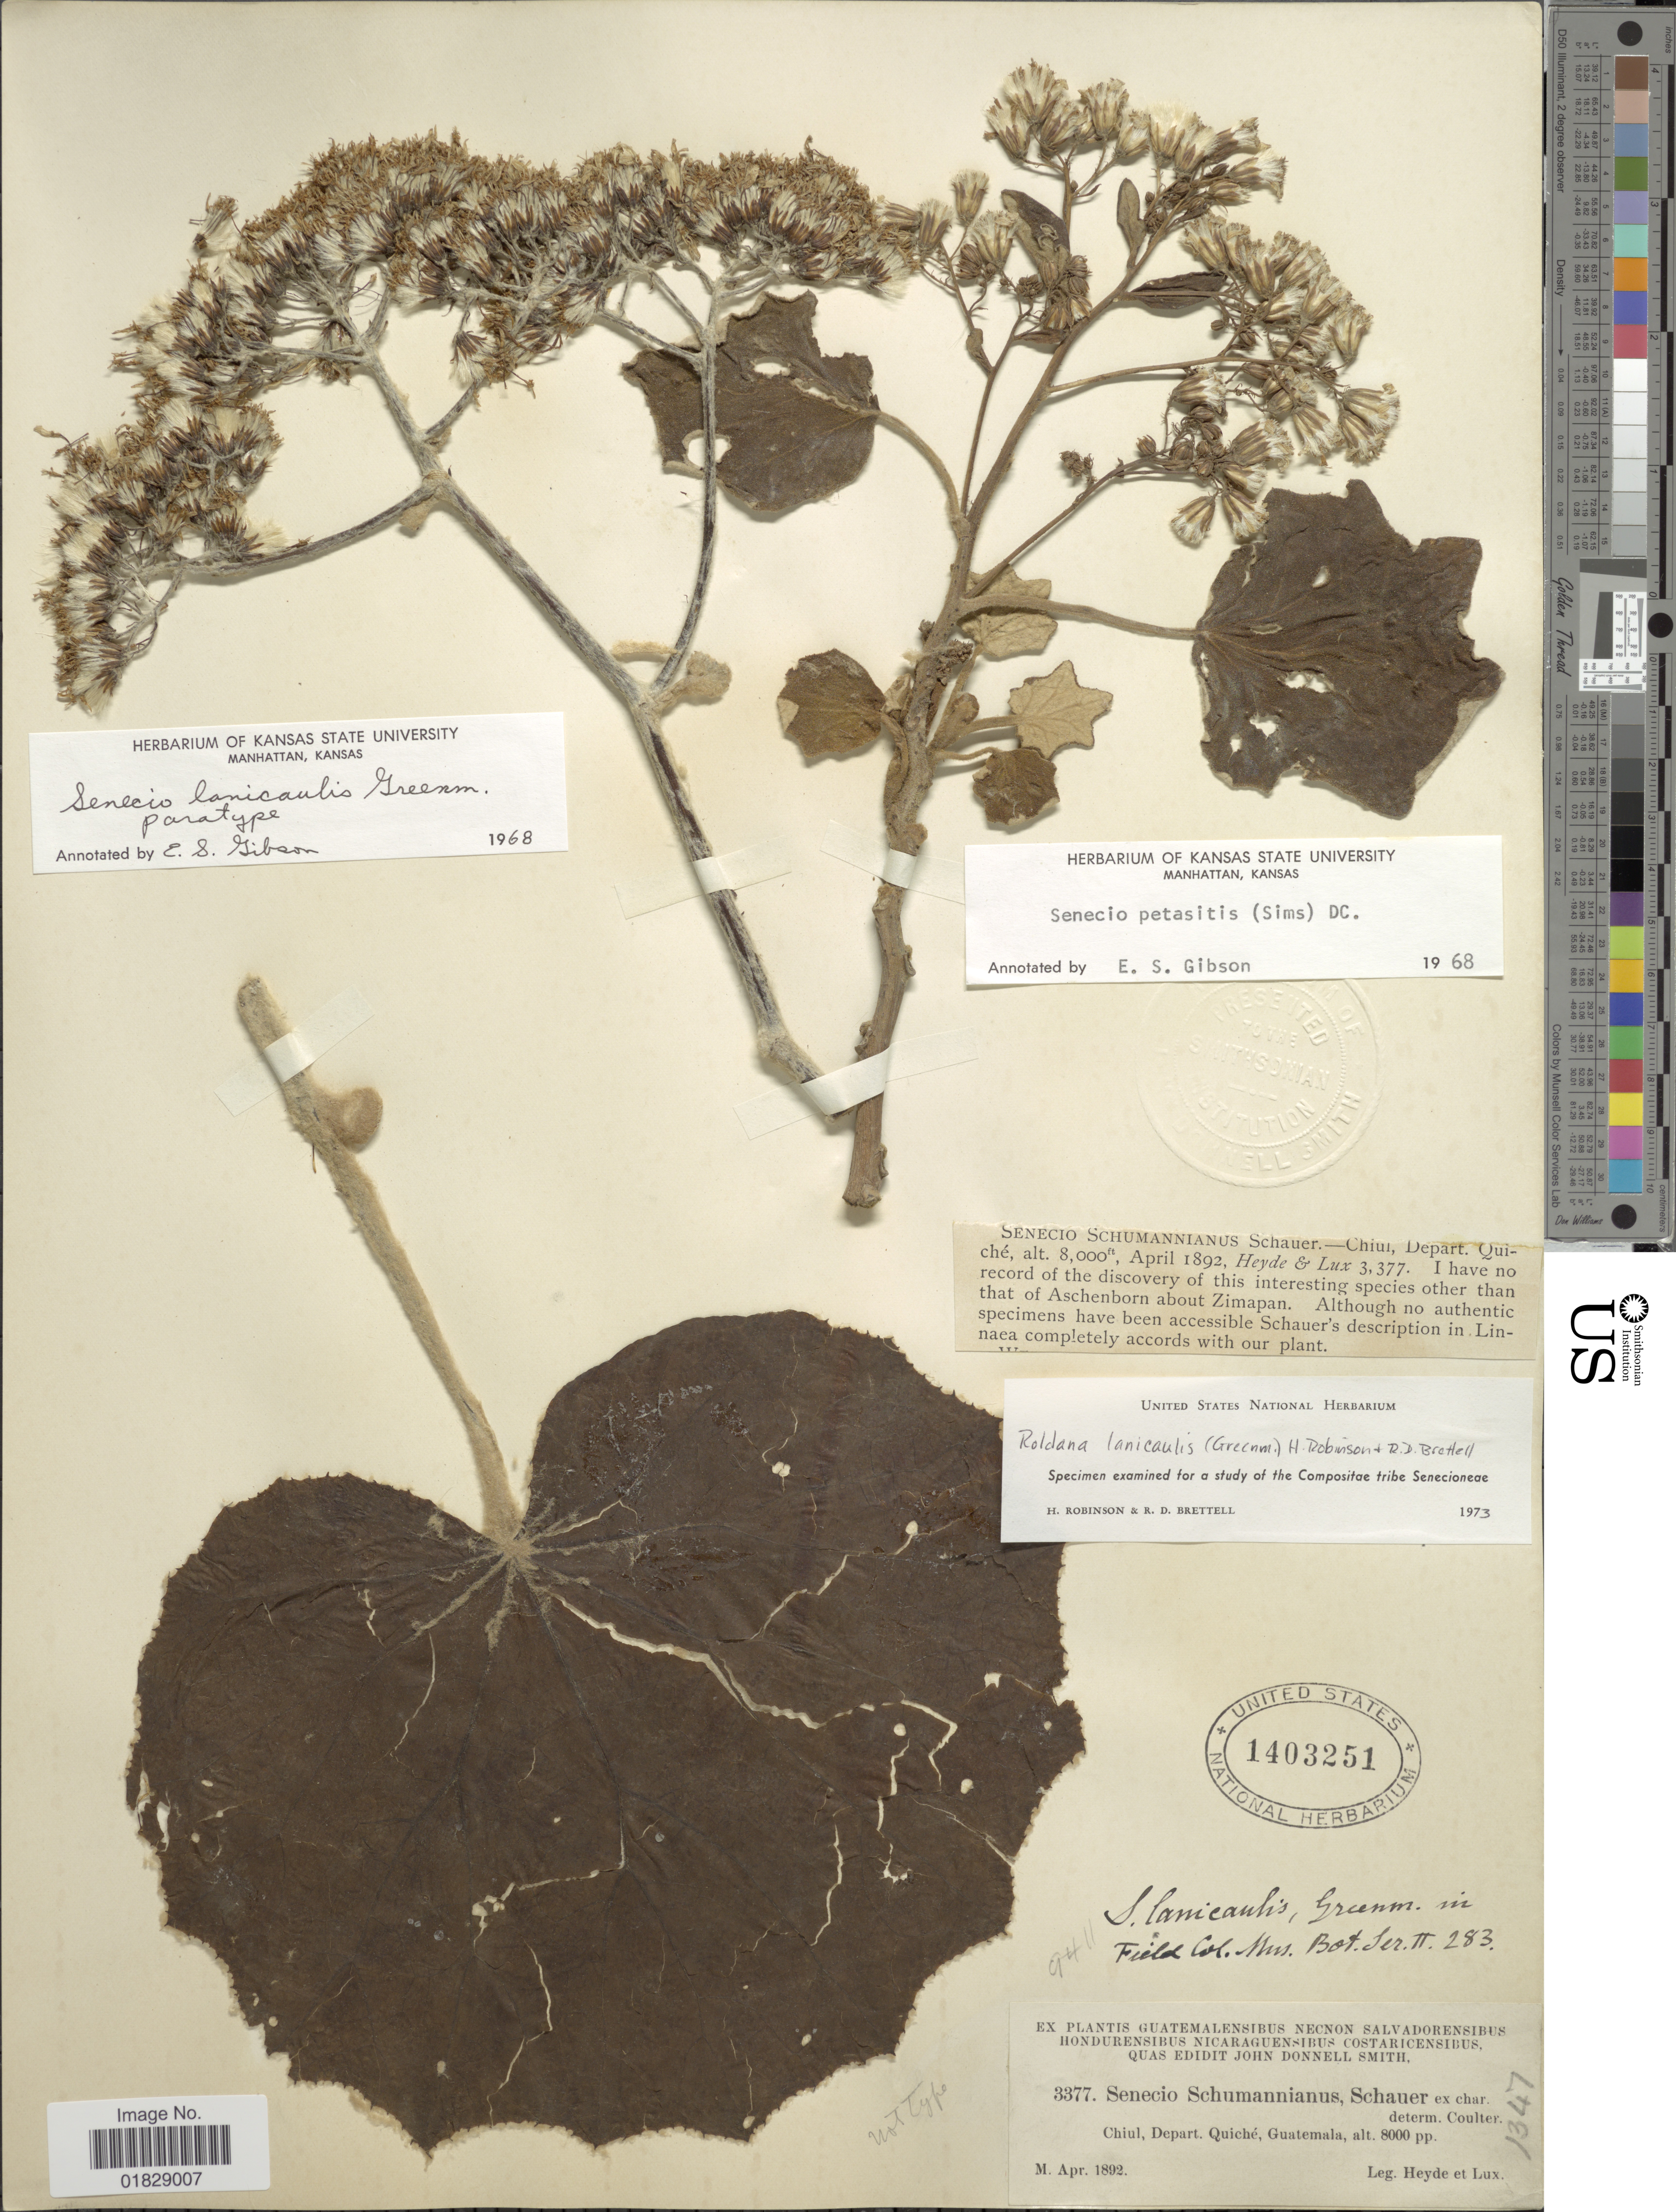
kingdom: Plantae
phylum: Tracheophyta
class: Magnoliopsida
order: Asterales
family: Asteraceae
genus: Roldana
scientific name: Roldana lanicaulis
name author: (Greenm.) H. Rob. & Brettell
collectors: Heyde & Lux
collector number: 3377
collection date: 1892-04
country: Guatemala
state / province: El Quiché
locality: Chiul, Depart. Quiché, Guatemala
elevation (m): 2438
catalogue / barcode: US 1403251